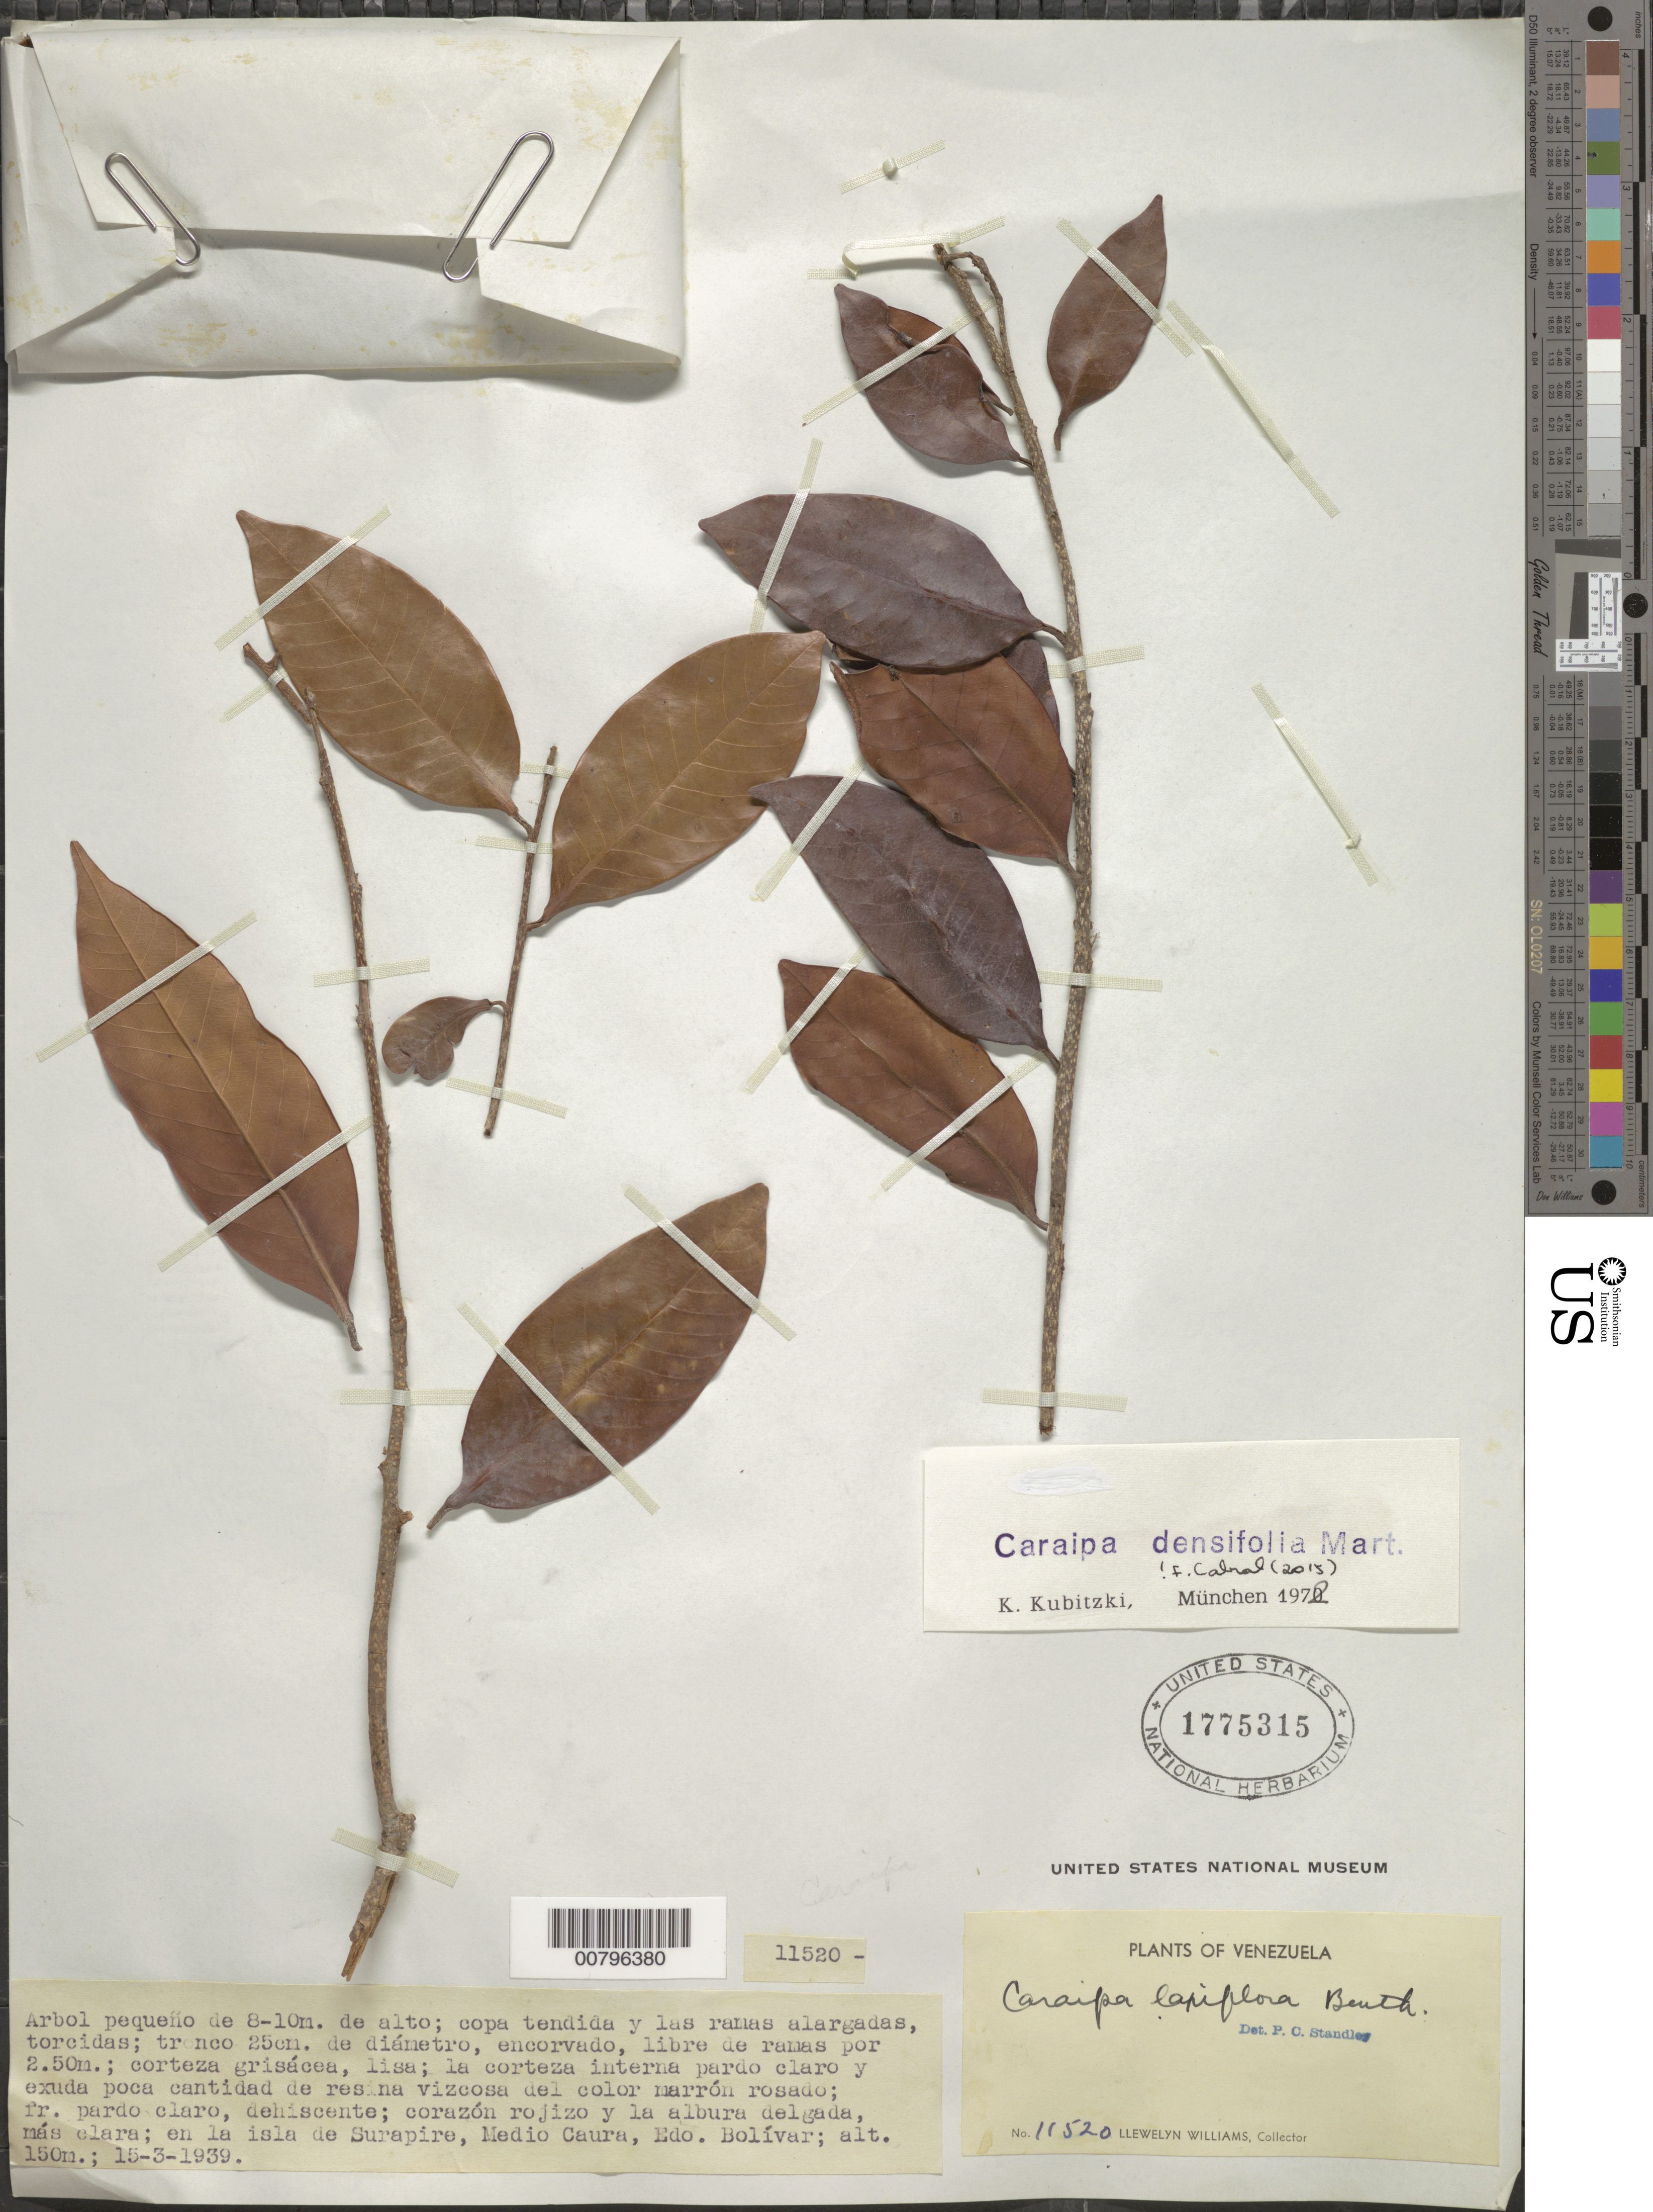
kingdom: Plantae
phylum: Tracheophyta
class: Magnoliopsida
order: Malpighiales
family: Calophyllaceae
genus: Caraipa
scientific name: Caraipa densifolia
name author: Mart.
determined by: (M) Universitat Munchen, Institut fur Systematische Botanik (GERMANY)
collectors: Ll. Williams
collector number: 11520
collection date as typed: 15-Mar-39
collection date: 1939-03-15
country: Venezuela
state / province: Bolívar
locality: Isla de Surapire, Medio Caura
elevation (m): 150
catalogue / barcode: US 1775315